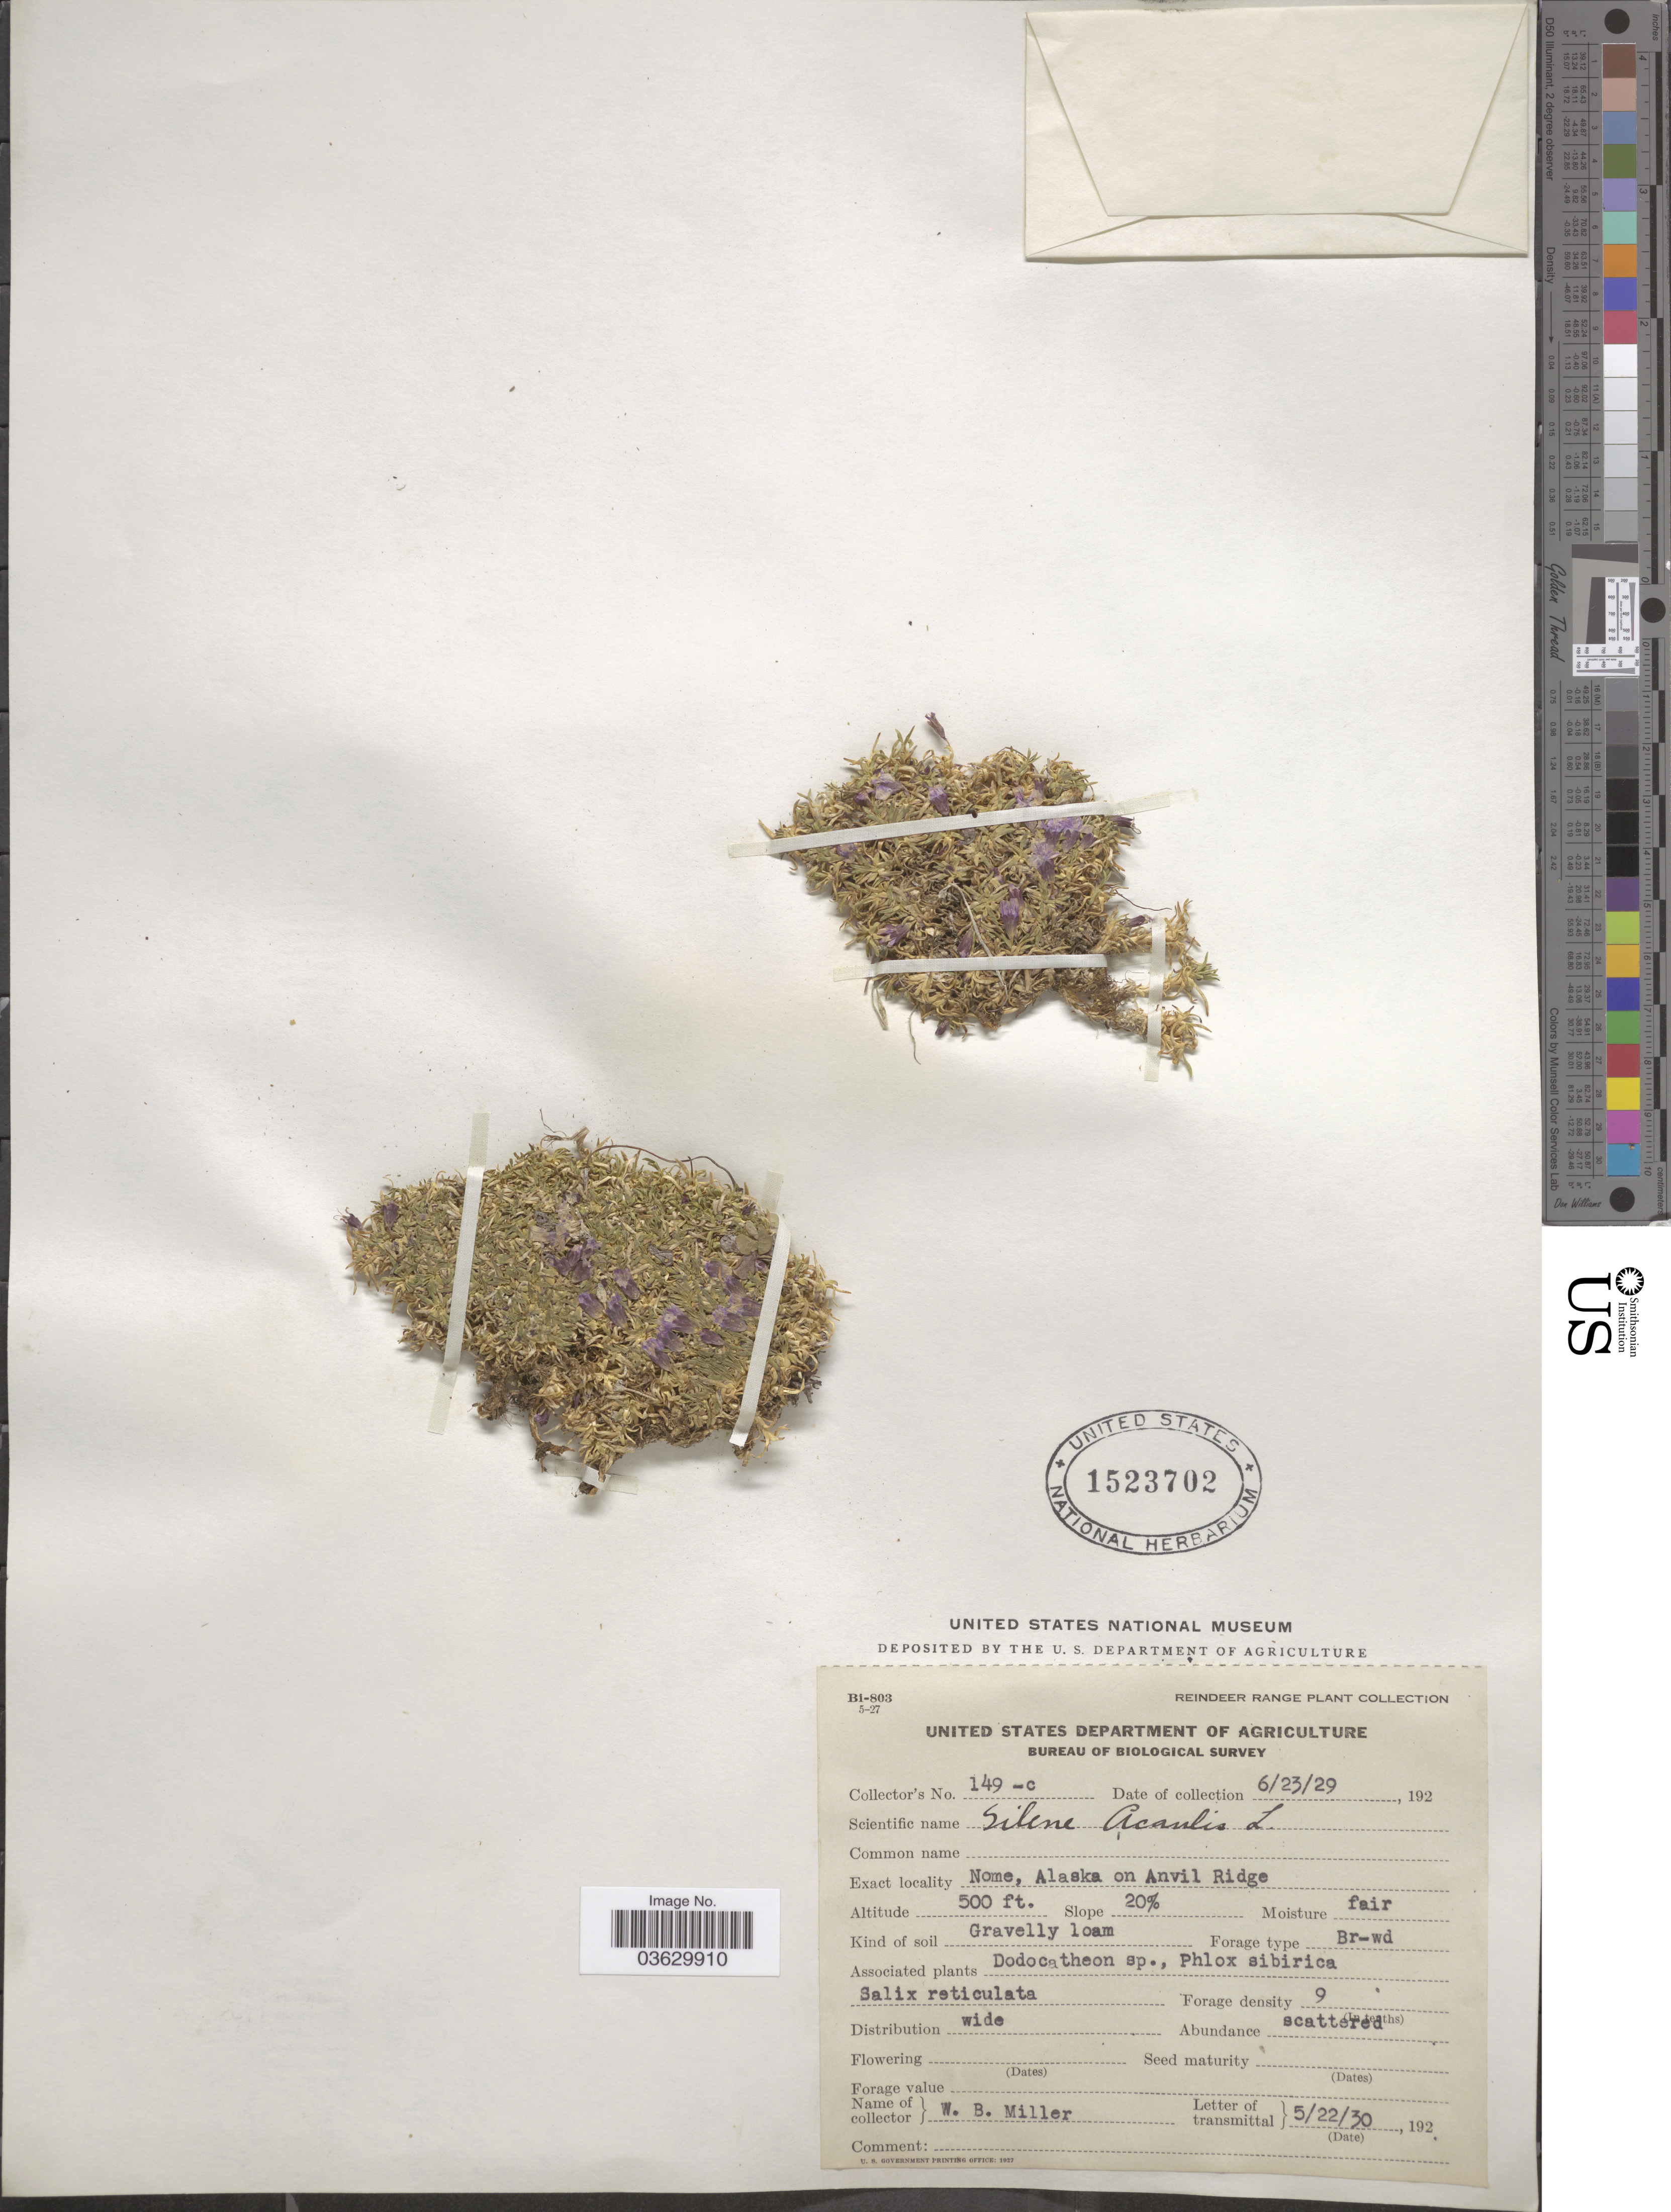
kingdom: Plantae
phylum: Tracheophyta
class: Magnoliopsida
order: Caryophyllales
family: Caryophyllaceae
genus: Silene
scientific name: Silene acaulis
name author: (L.) Jacq.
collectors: W. Miller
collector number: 149-c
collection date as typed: Transcribed d/m/y: 23/6/29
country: United States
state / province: Alaska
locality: Nome, Alaska on Anvil Ridge.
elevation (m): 152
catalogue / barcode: US 1523702